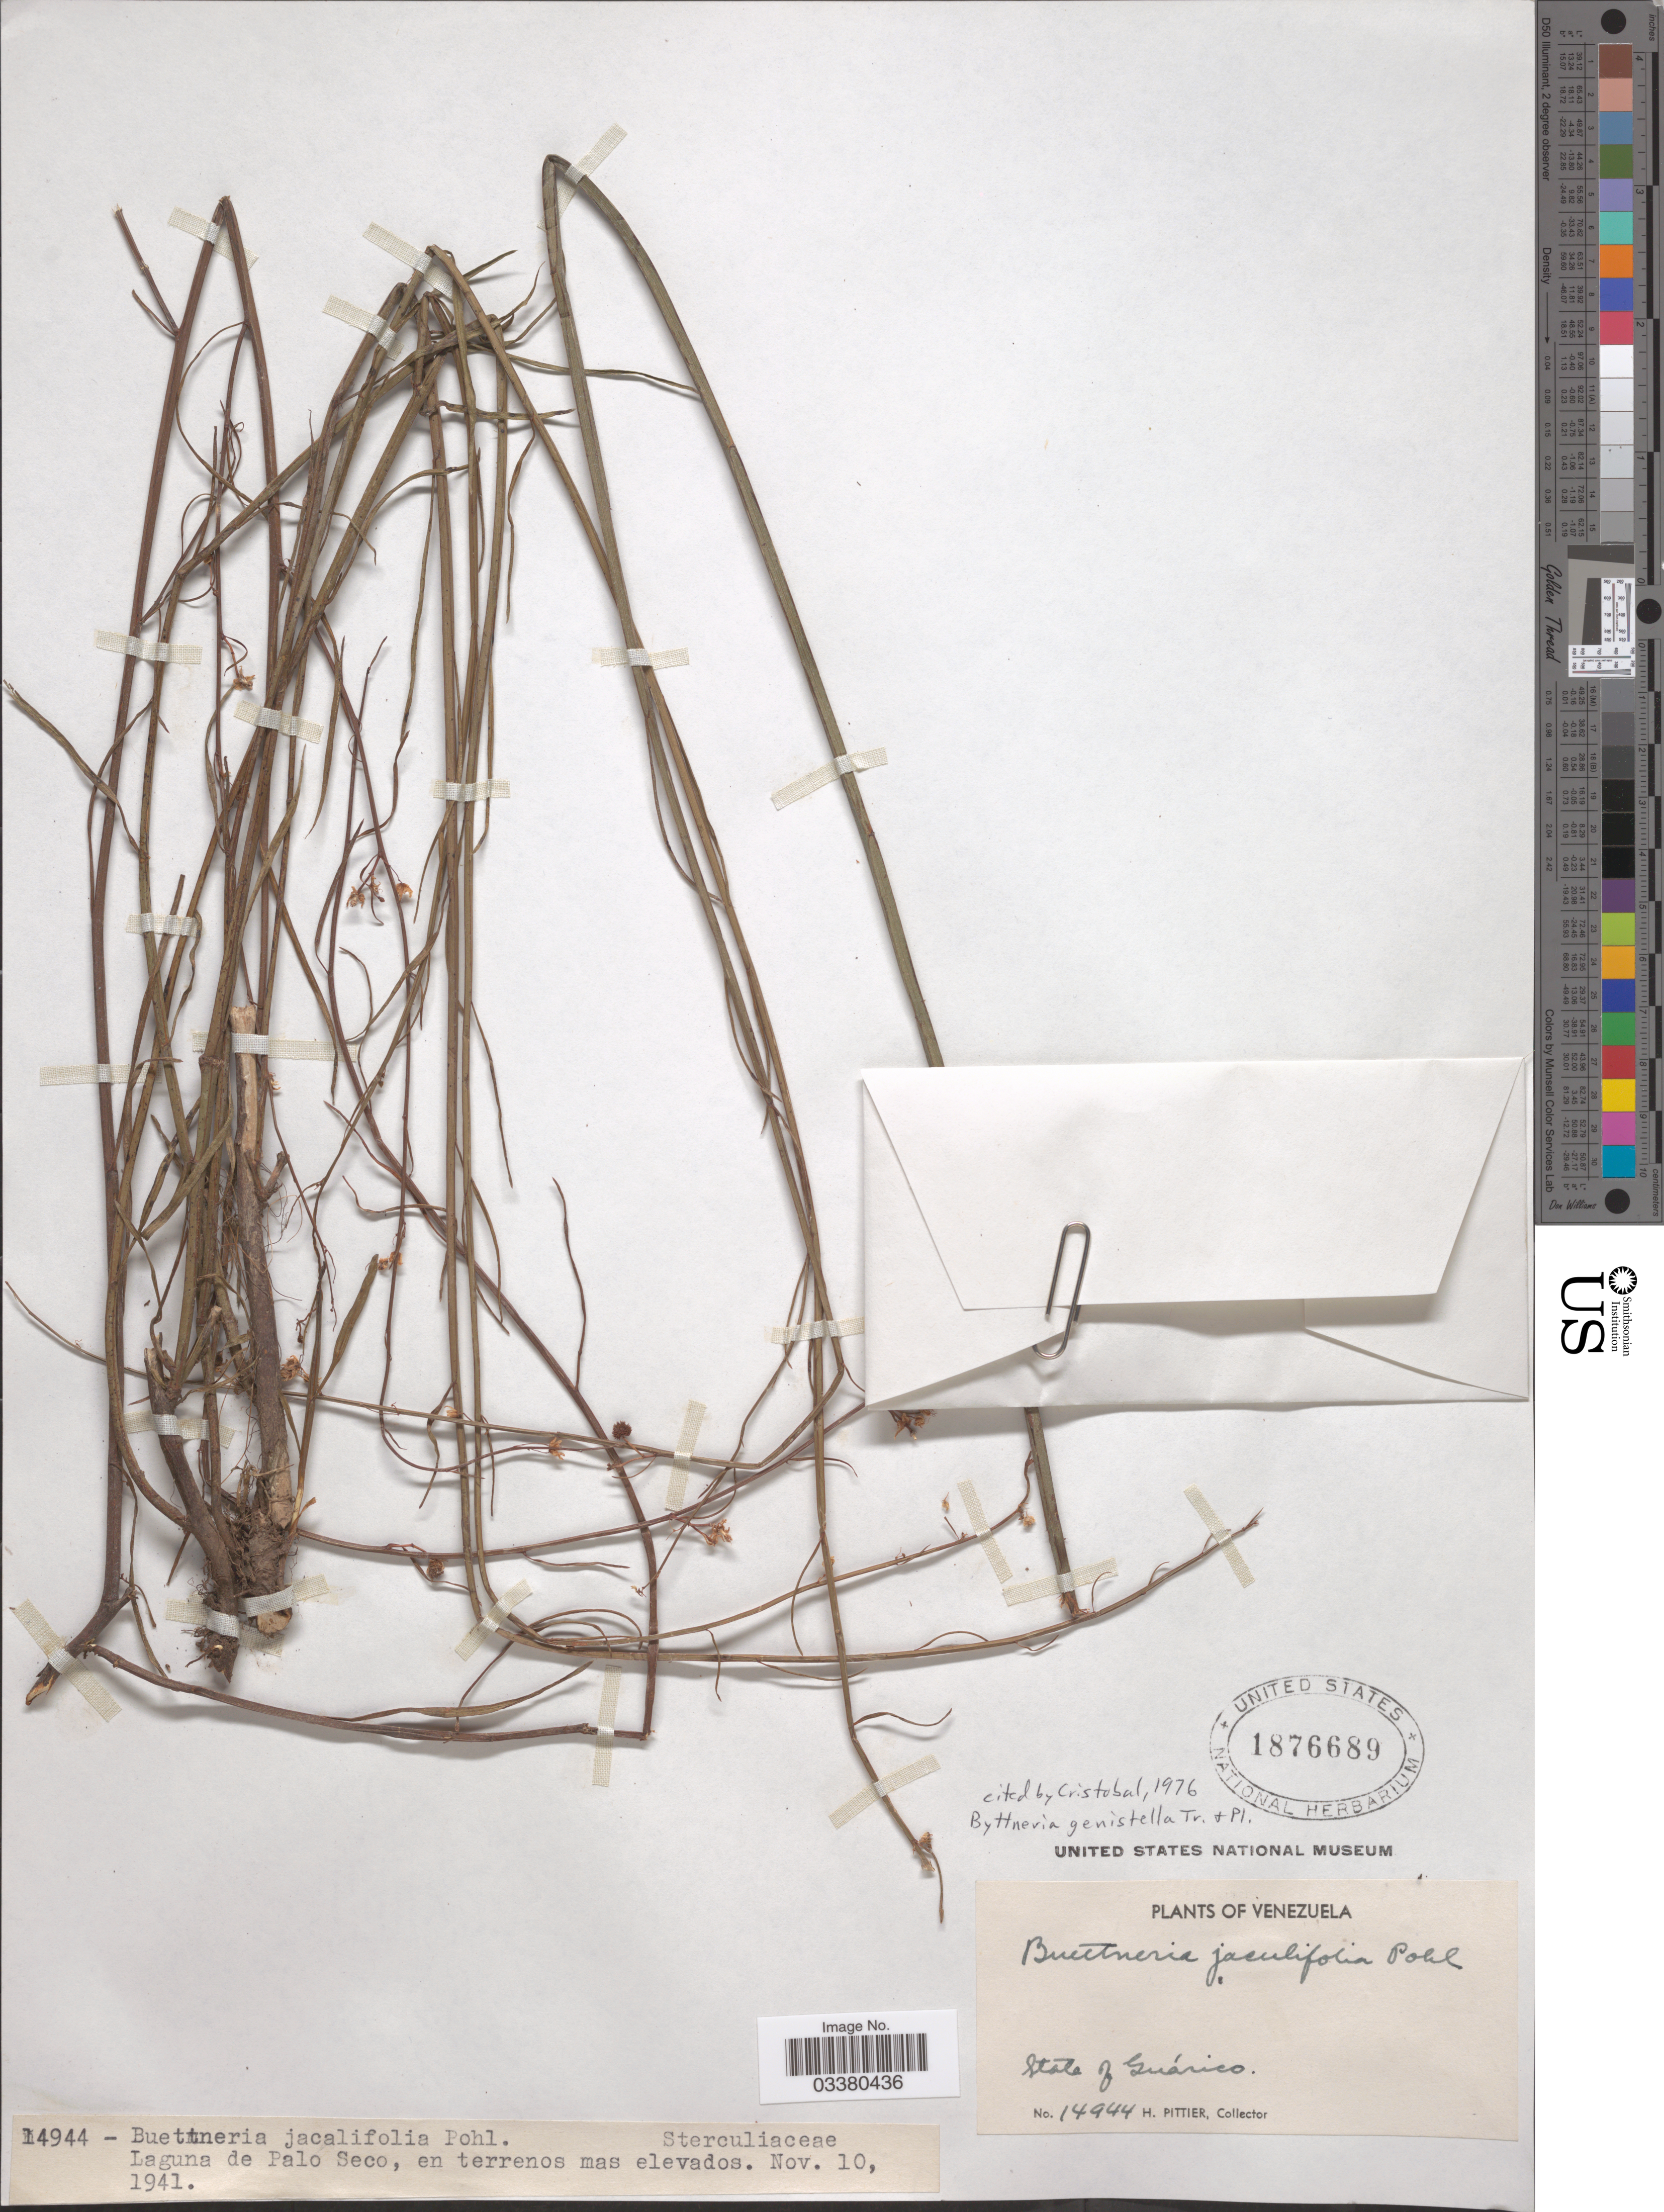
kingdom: Plantae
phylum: Tracheophyta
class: Magnoliopsida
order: Malvales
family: Malvaceae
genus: Byttneria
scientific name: Byttneria genistella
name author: Triana & Planch.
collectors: H. F. Pittier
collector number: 14944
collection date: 1941-11-10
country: Venezuela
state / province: Guárico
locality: Laguna del Palo Seco, en terrenos mas elevados.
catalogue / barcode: US 1876689